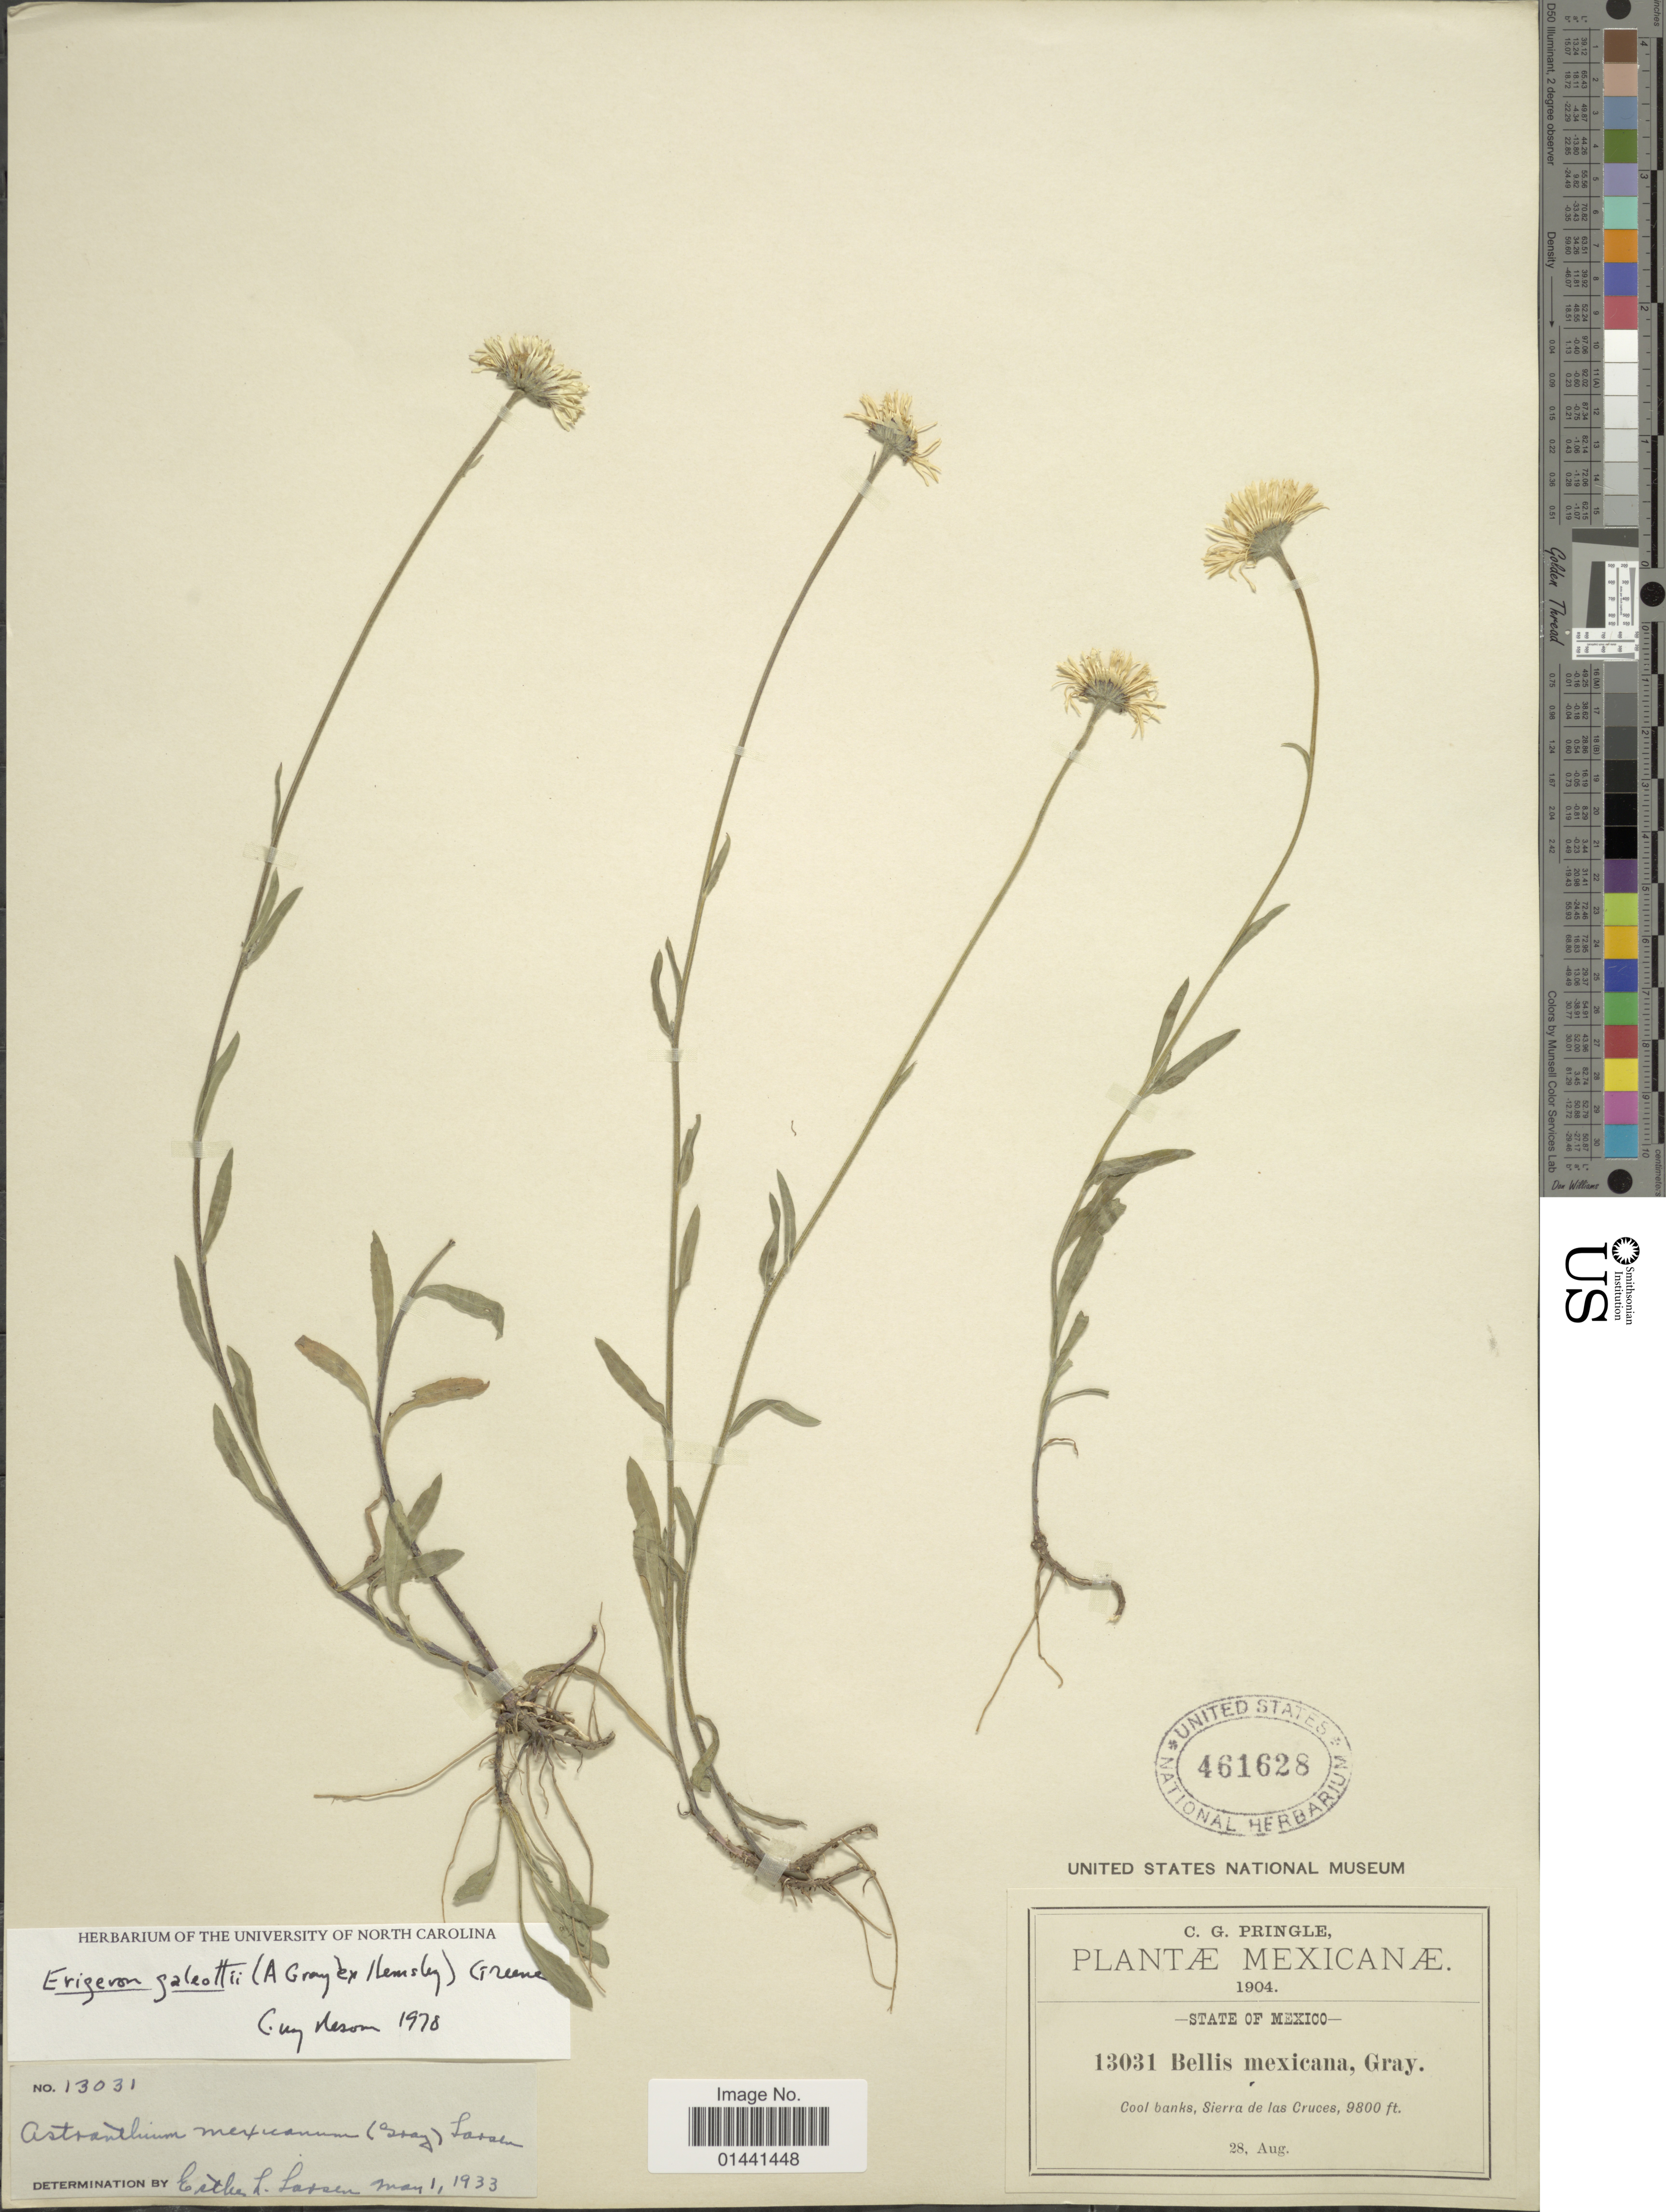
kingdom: Plantae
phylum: Tracheophyta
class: Magnoliopsida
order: Asterales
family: Asteraceae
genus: Erigeron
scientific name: Erigeron galeottii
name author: (A. Gray ex Hemsl.) Greene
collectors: C. G. Pringle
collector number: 13031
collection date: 1904-08-28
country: Mexico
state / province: México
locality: Cool banks, Sierra de las Cruces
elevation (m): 2987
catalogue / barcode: US 461628